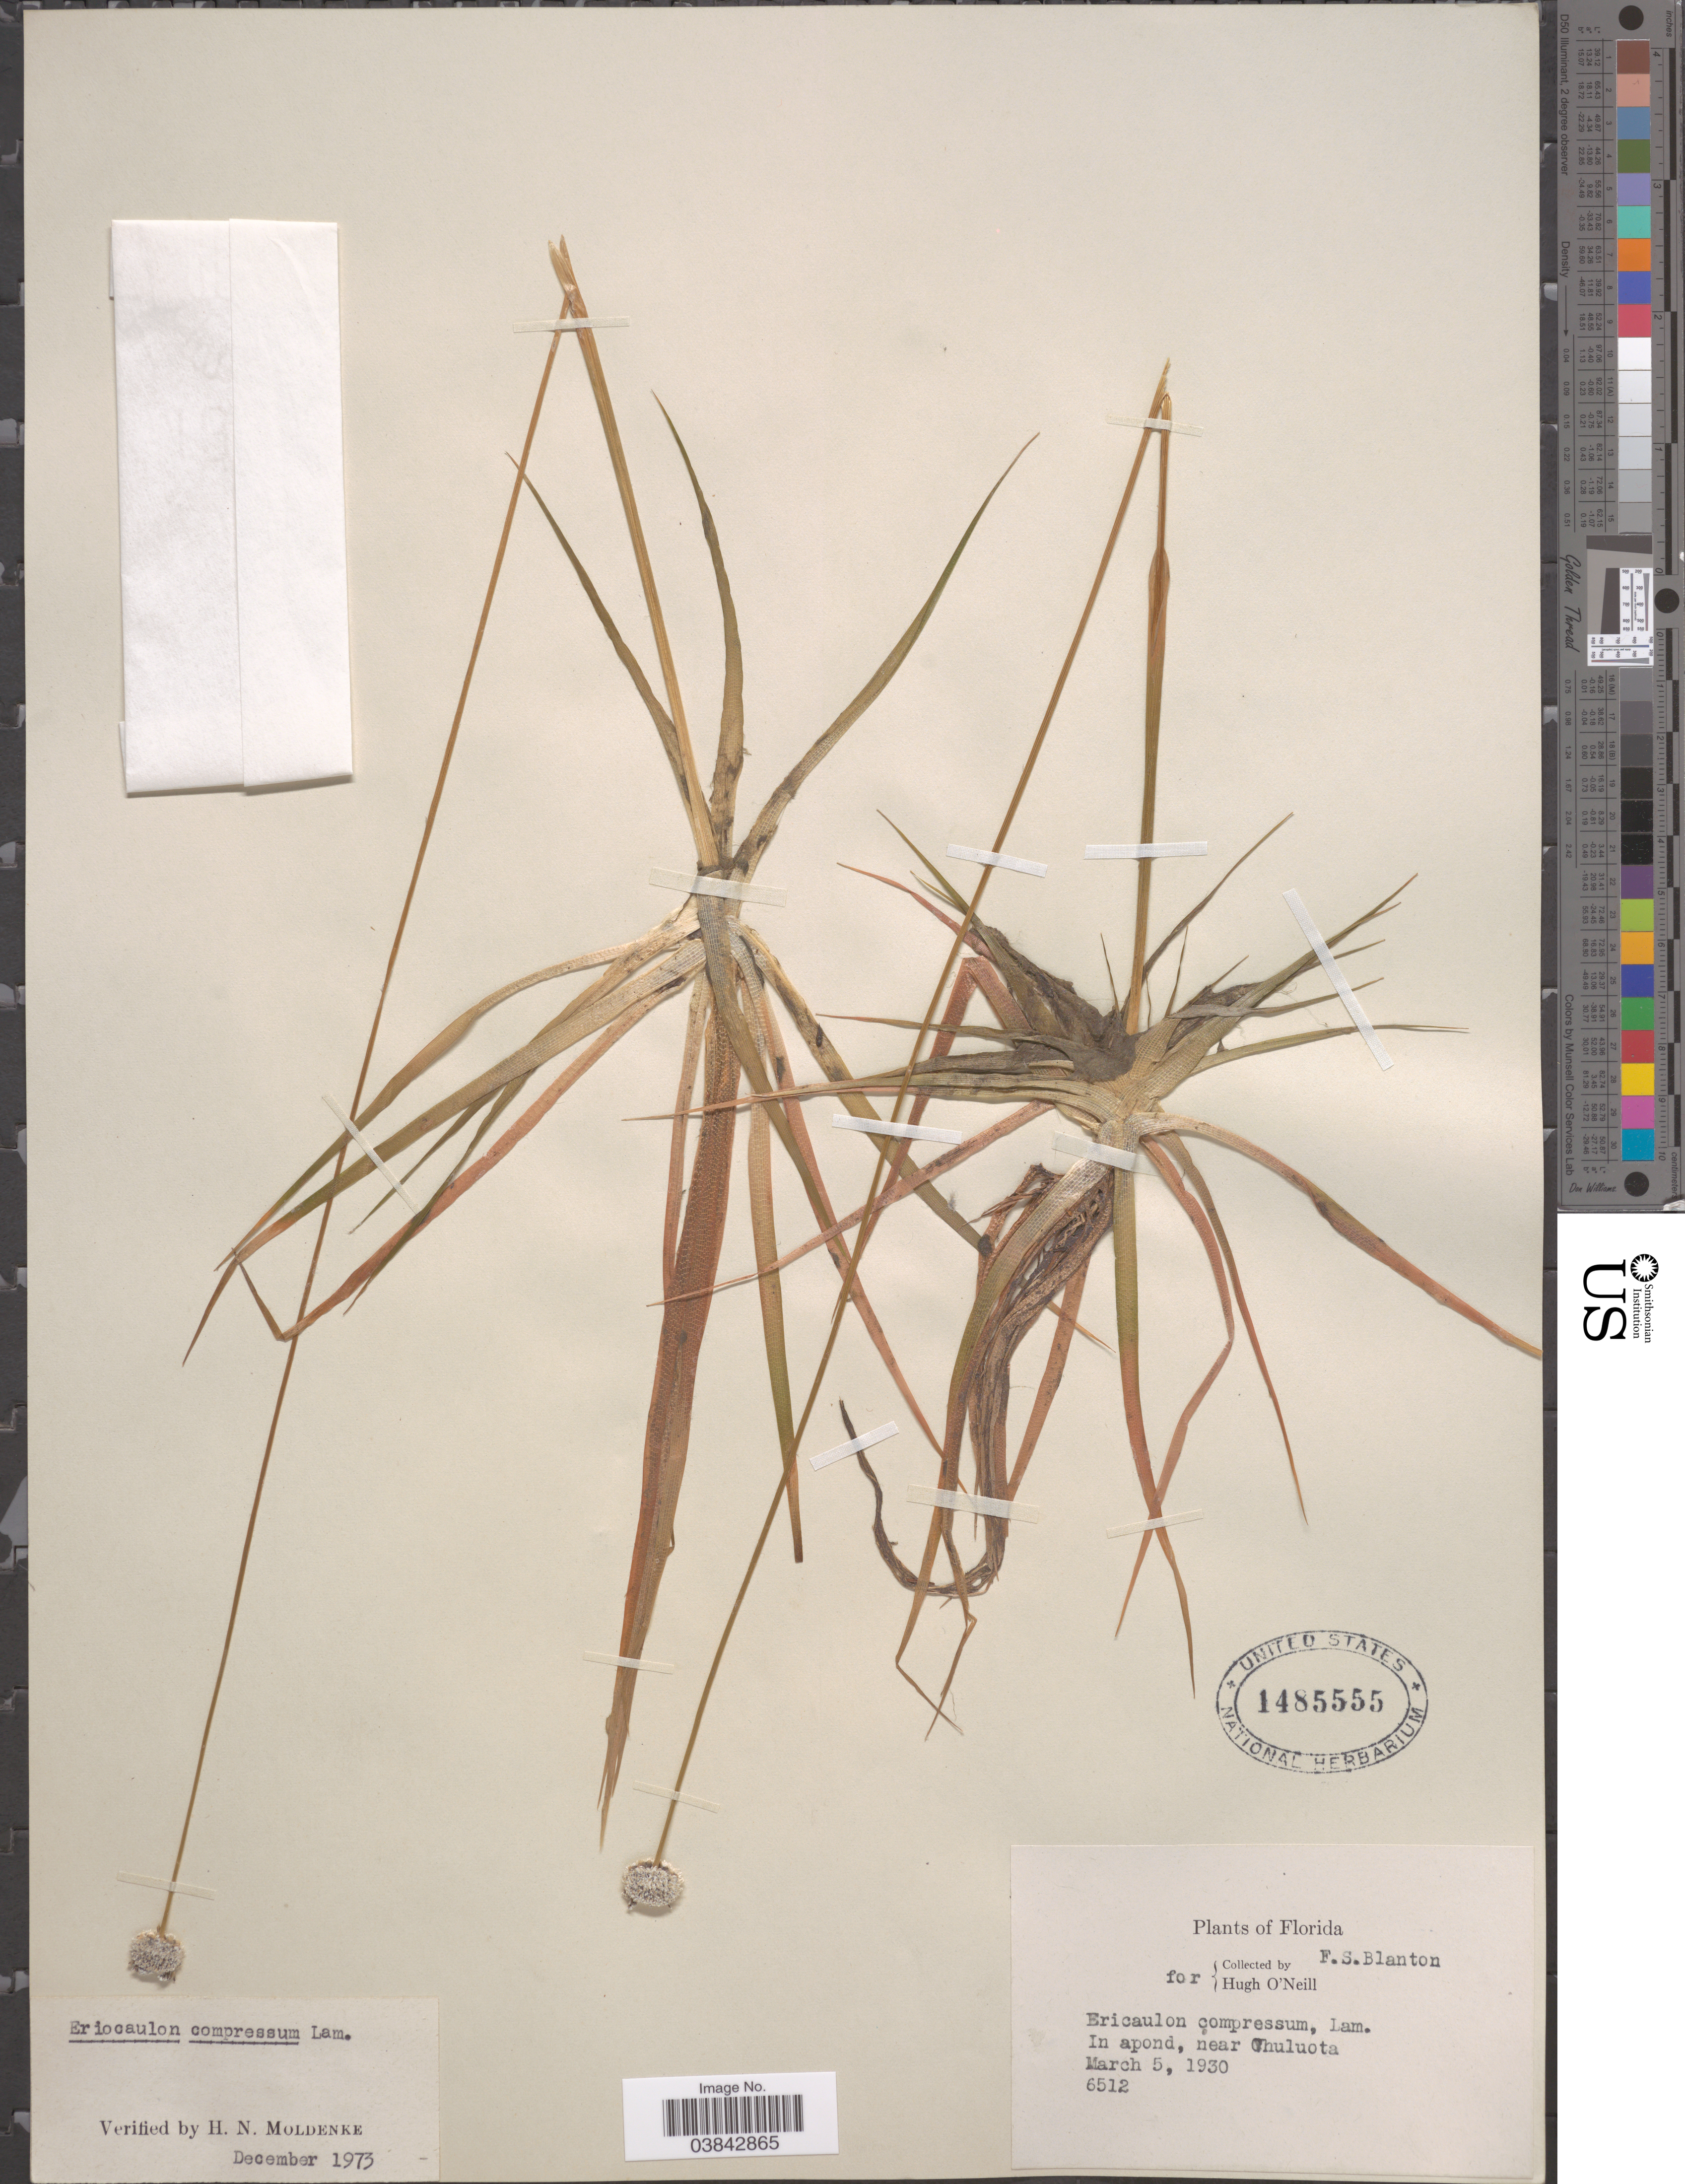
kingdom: Plantae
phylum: Tracheophyta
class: Liliopsida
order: Poales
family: Eriocaulaceae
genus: Eriocaulon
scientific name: Eriocaulon compressum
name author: Lam.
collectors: F. S. Blanton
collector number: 6512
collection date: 1930-03-05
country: United States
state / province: Florida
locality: In apond, near Chuluota.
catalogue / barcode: US 1485555